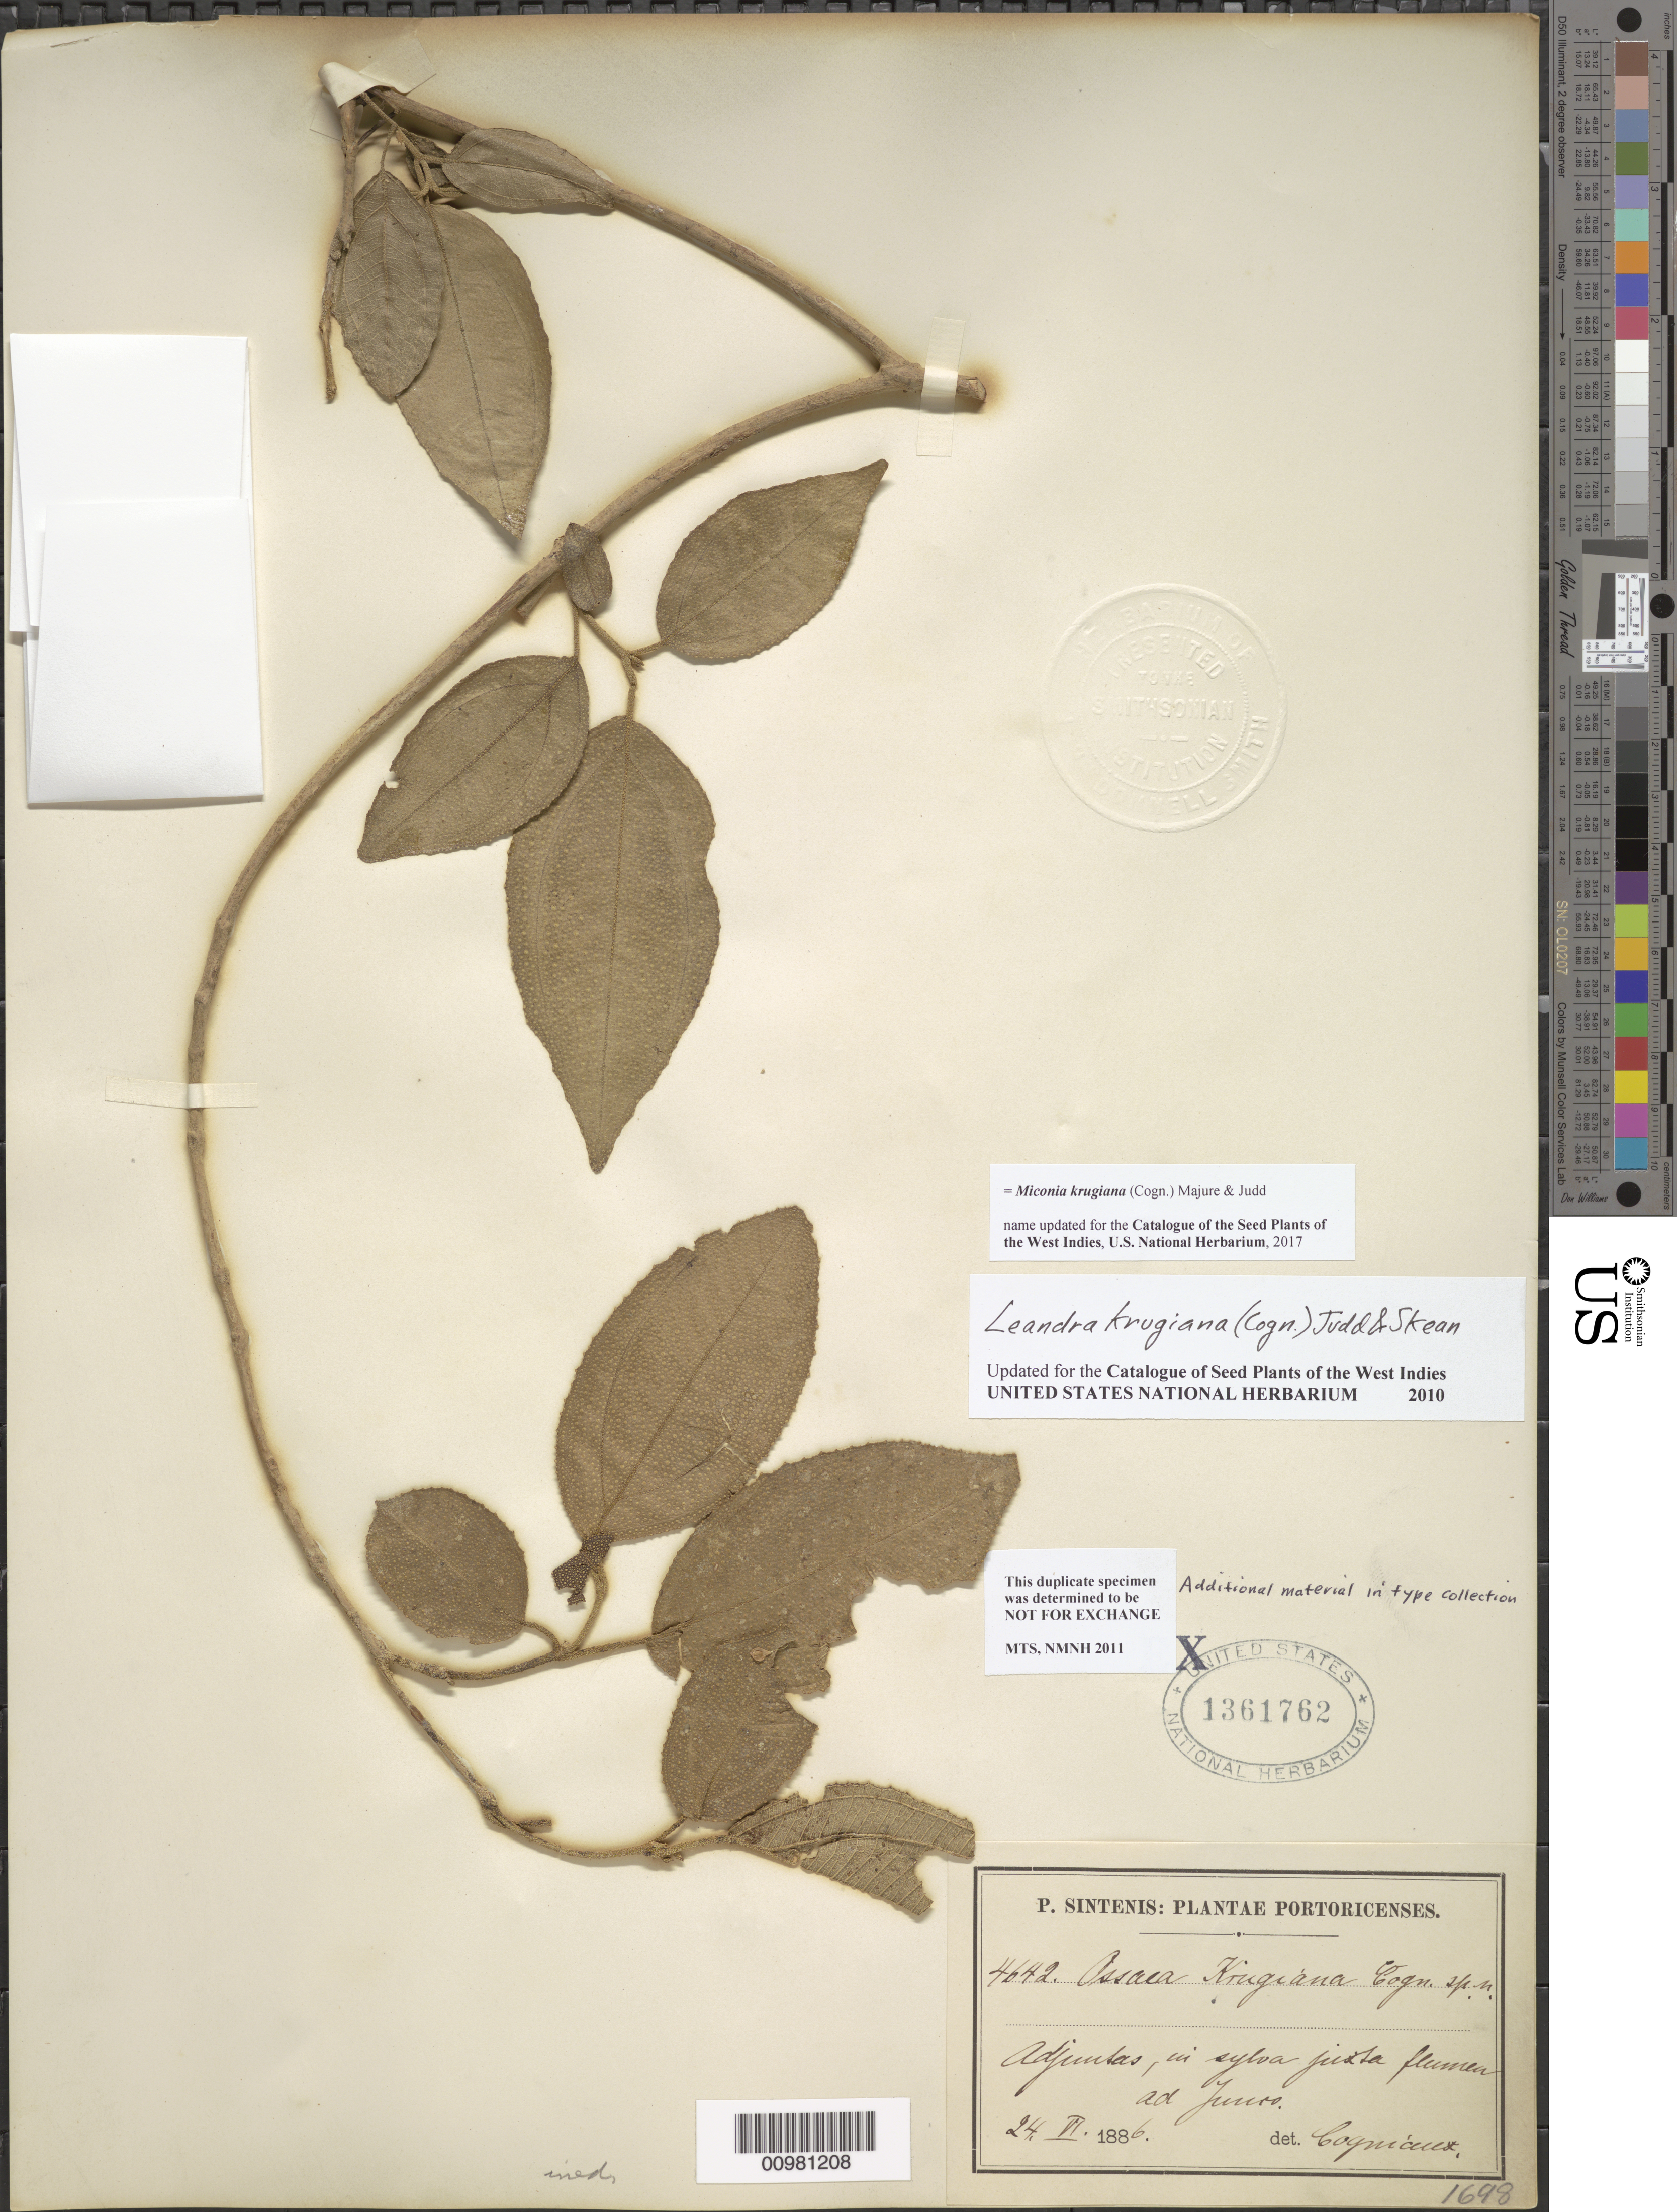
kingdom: Plantae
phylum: Tracheophyta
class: Magnoliopsida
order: Myrtales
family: Melastomataceae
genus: Miconia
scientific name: Miconia krugiana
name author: (Cogn.) Majure & Judd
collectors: P. Sintenis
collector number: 4642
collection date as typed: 24 Jun 1886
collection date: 1886-06-24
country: Puerto Rico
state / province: Adjuntas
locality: Adjuntas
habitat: In sylva justa flumen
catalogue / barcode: US 1361762